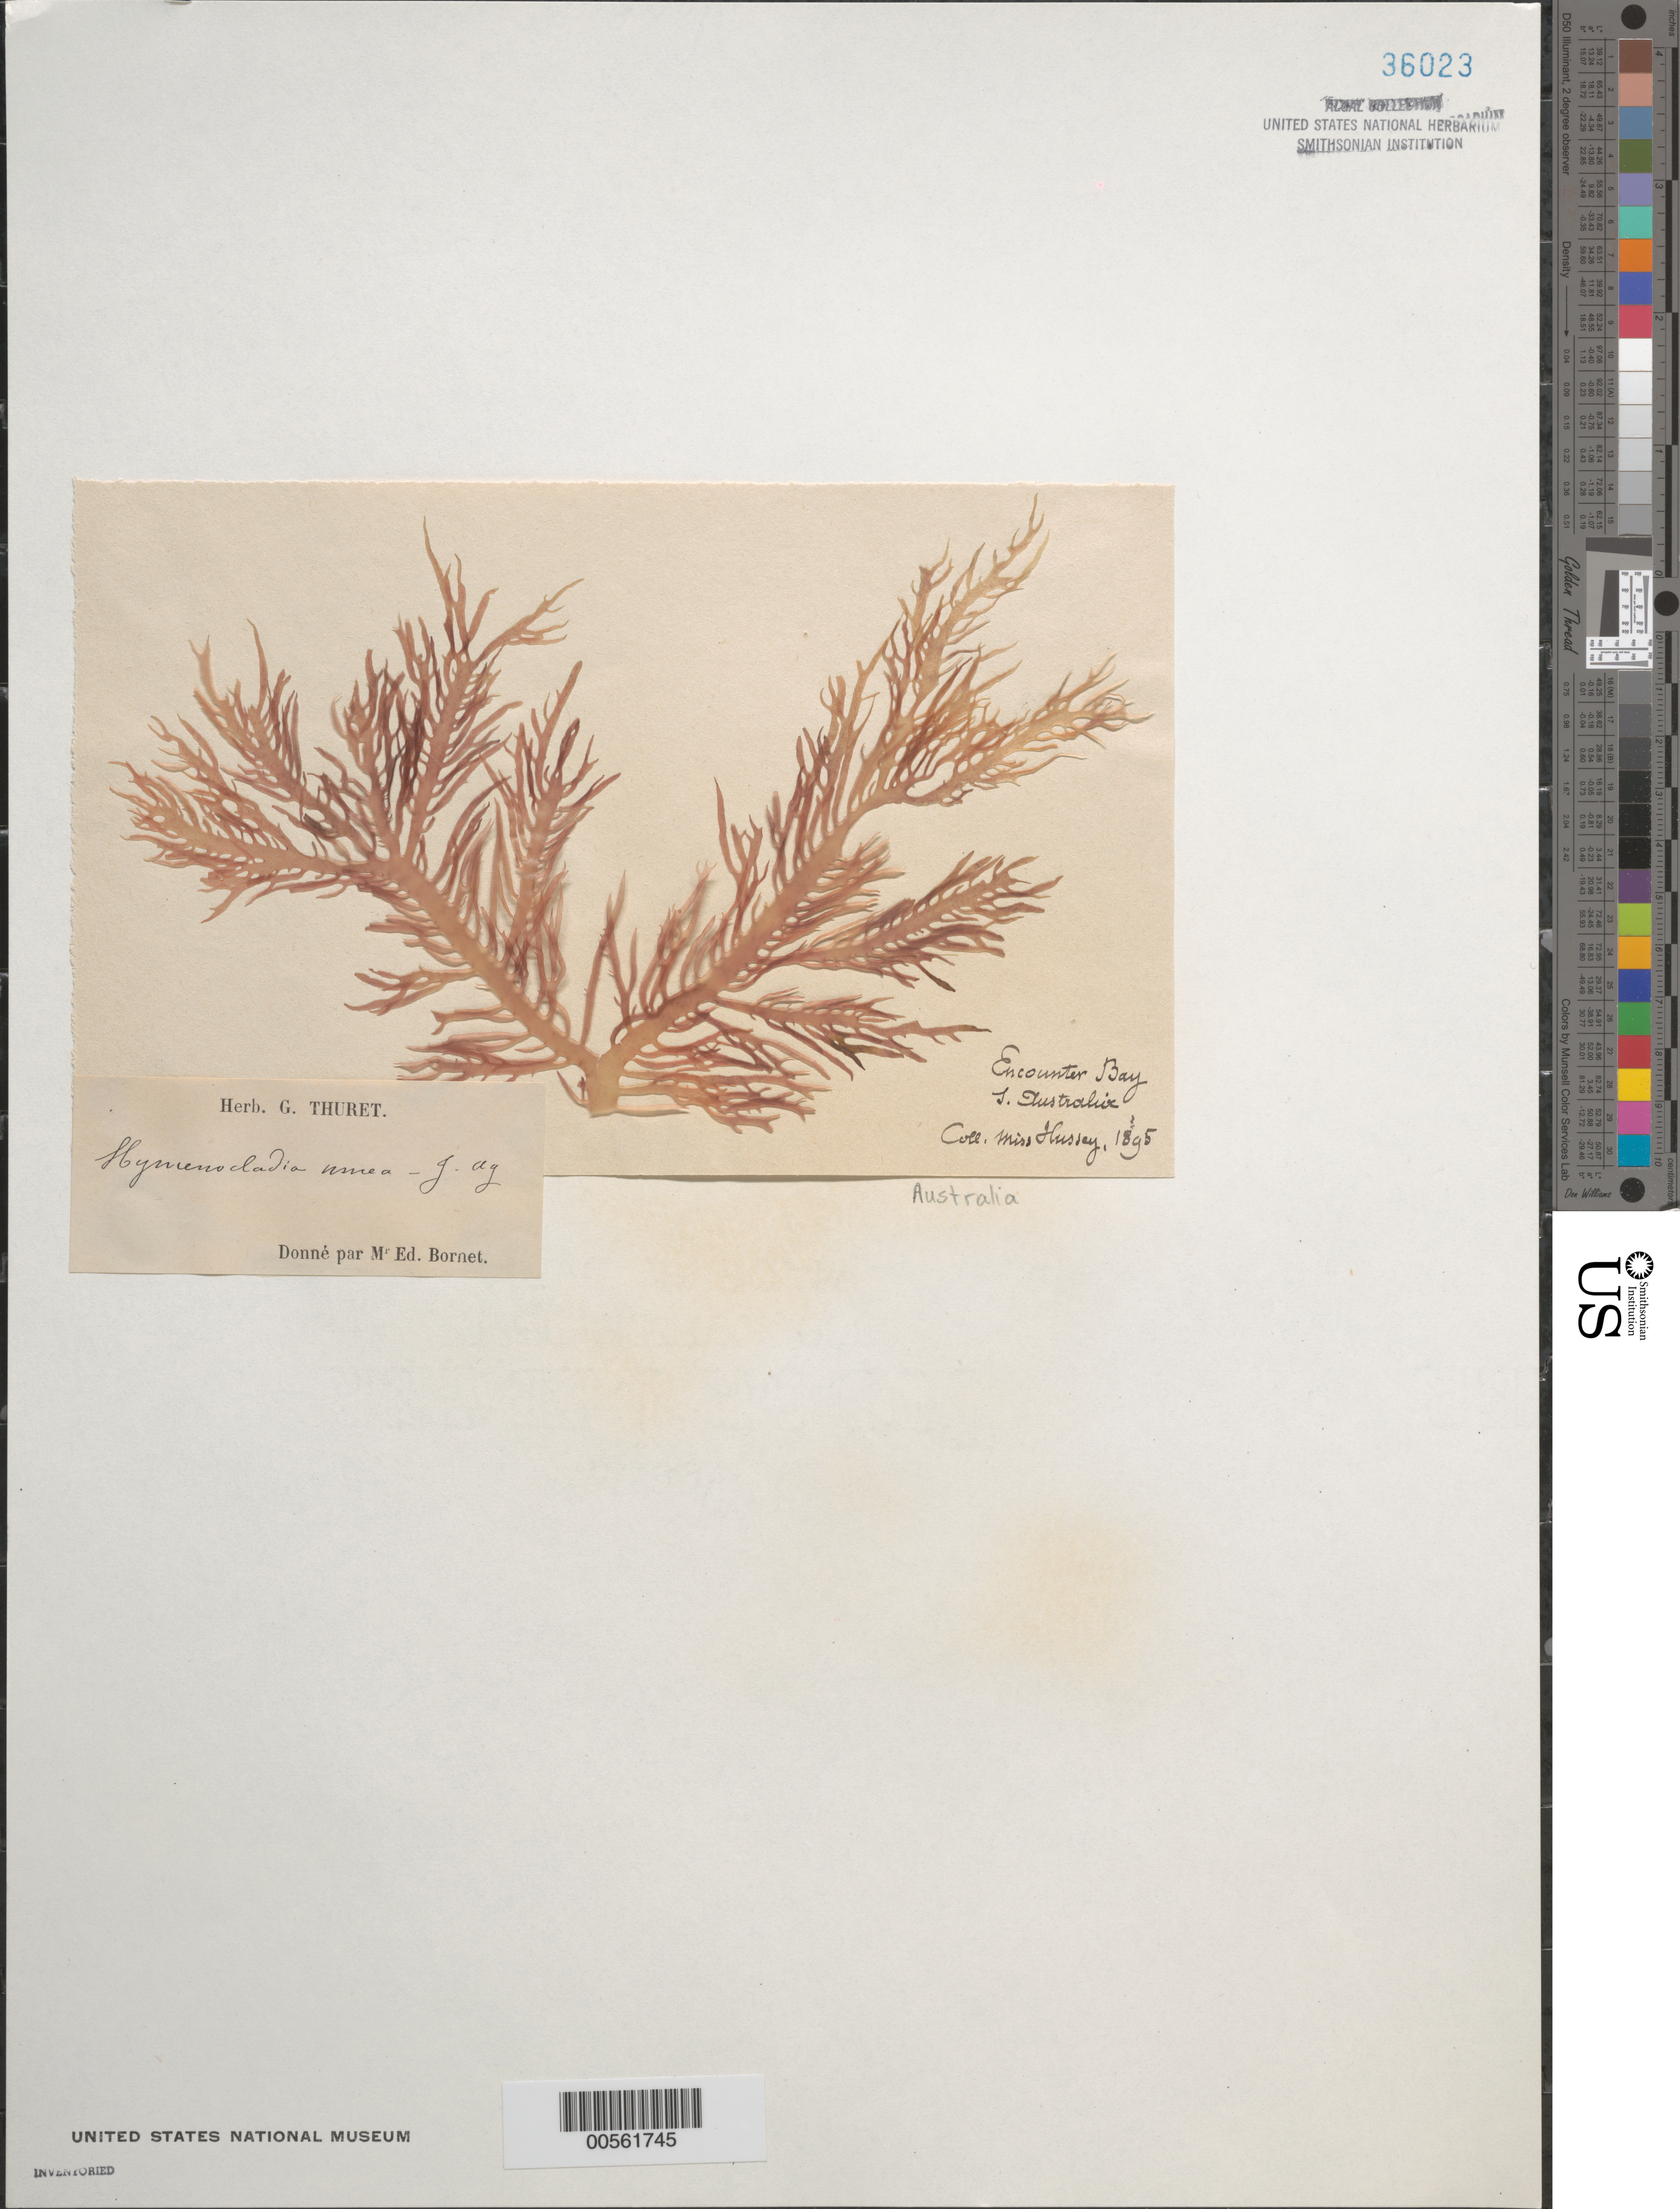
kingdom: Plantae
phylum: Rhodophyta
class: Florideophyceae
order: Rhodymeniales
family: Hymenocladiaceae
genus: Hymenocladia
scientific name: Hymenocladia usnea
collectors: J. Hussey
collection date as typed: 1895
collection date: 1895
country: Australia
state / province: South Australia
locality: Encounter bay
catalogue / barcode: US 36023